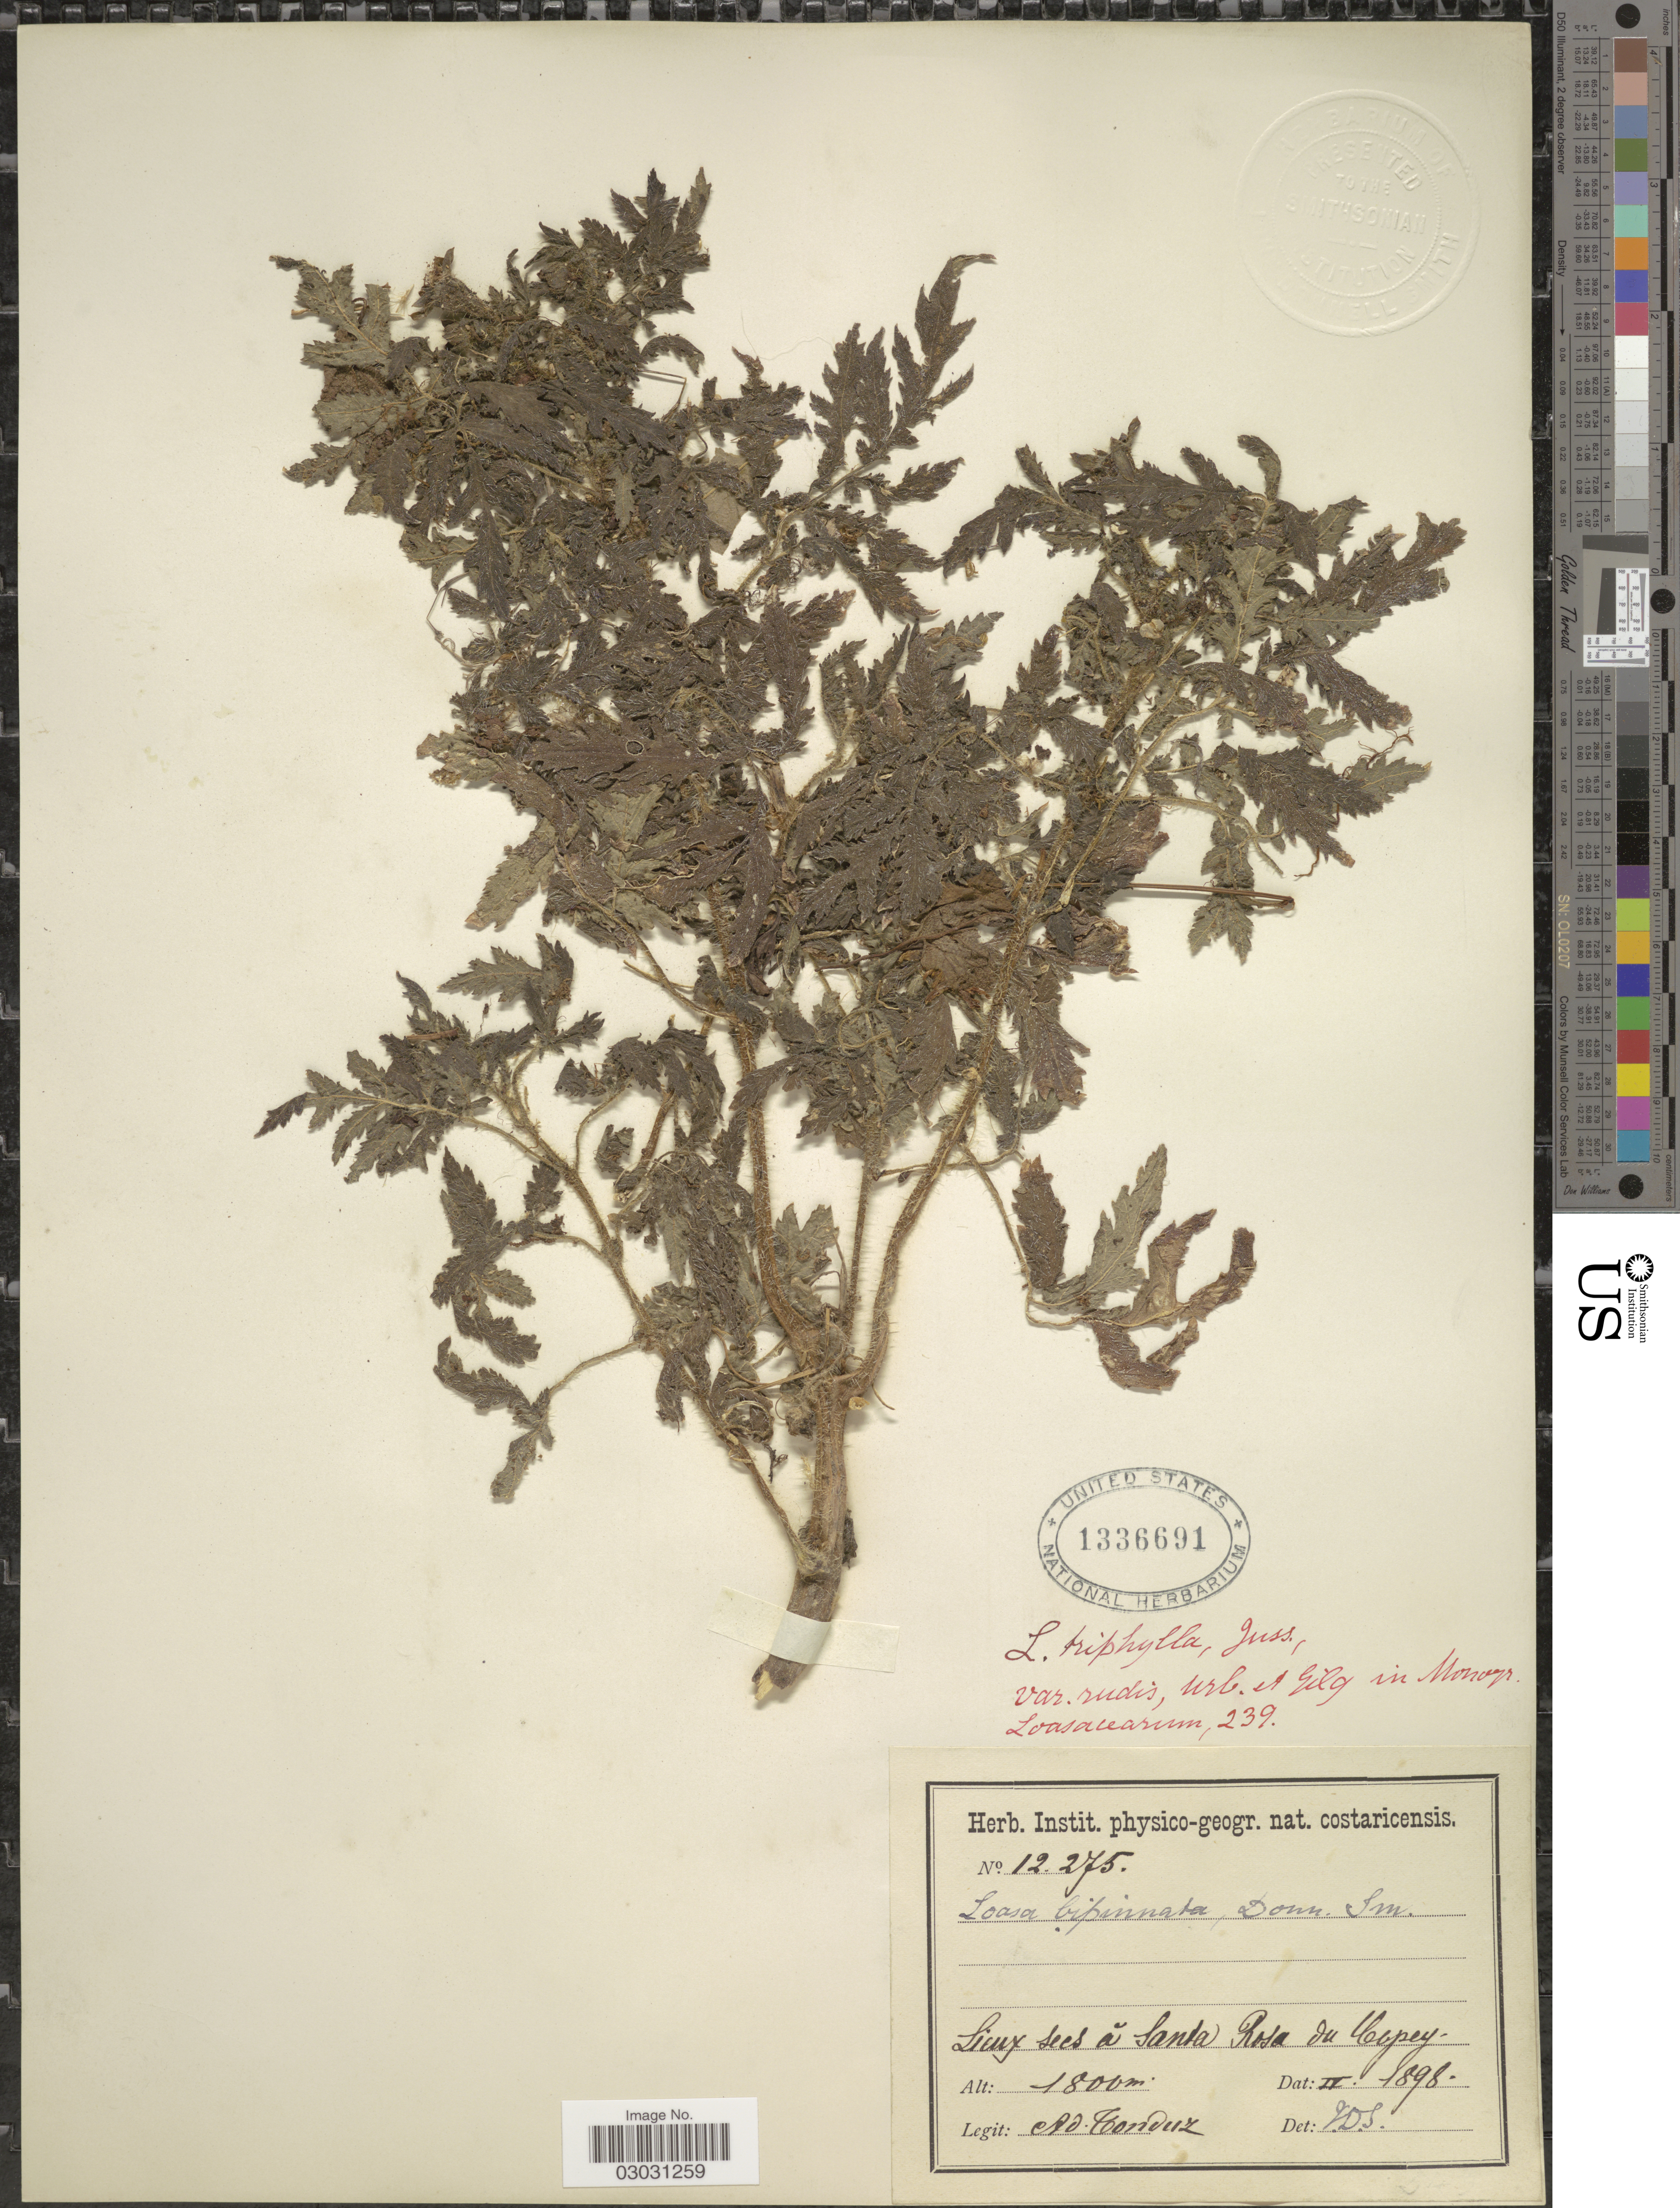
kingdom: Plantae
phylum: Tracheophyta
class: Magnoliopsida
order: Cornales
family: Loasaceae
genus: Nasa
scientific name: Nasa triphylla subsp. rudis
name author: (Benth.) Weigend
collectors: A. Tonduz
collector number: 12275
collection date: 1898-02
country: Costa Rica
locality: Lieux secs á Santa Rosa du Copey.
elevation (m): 1800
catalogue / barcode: US 1336691